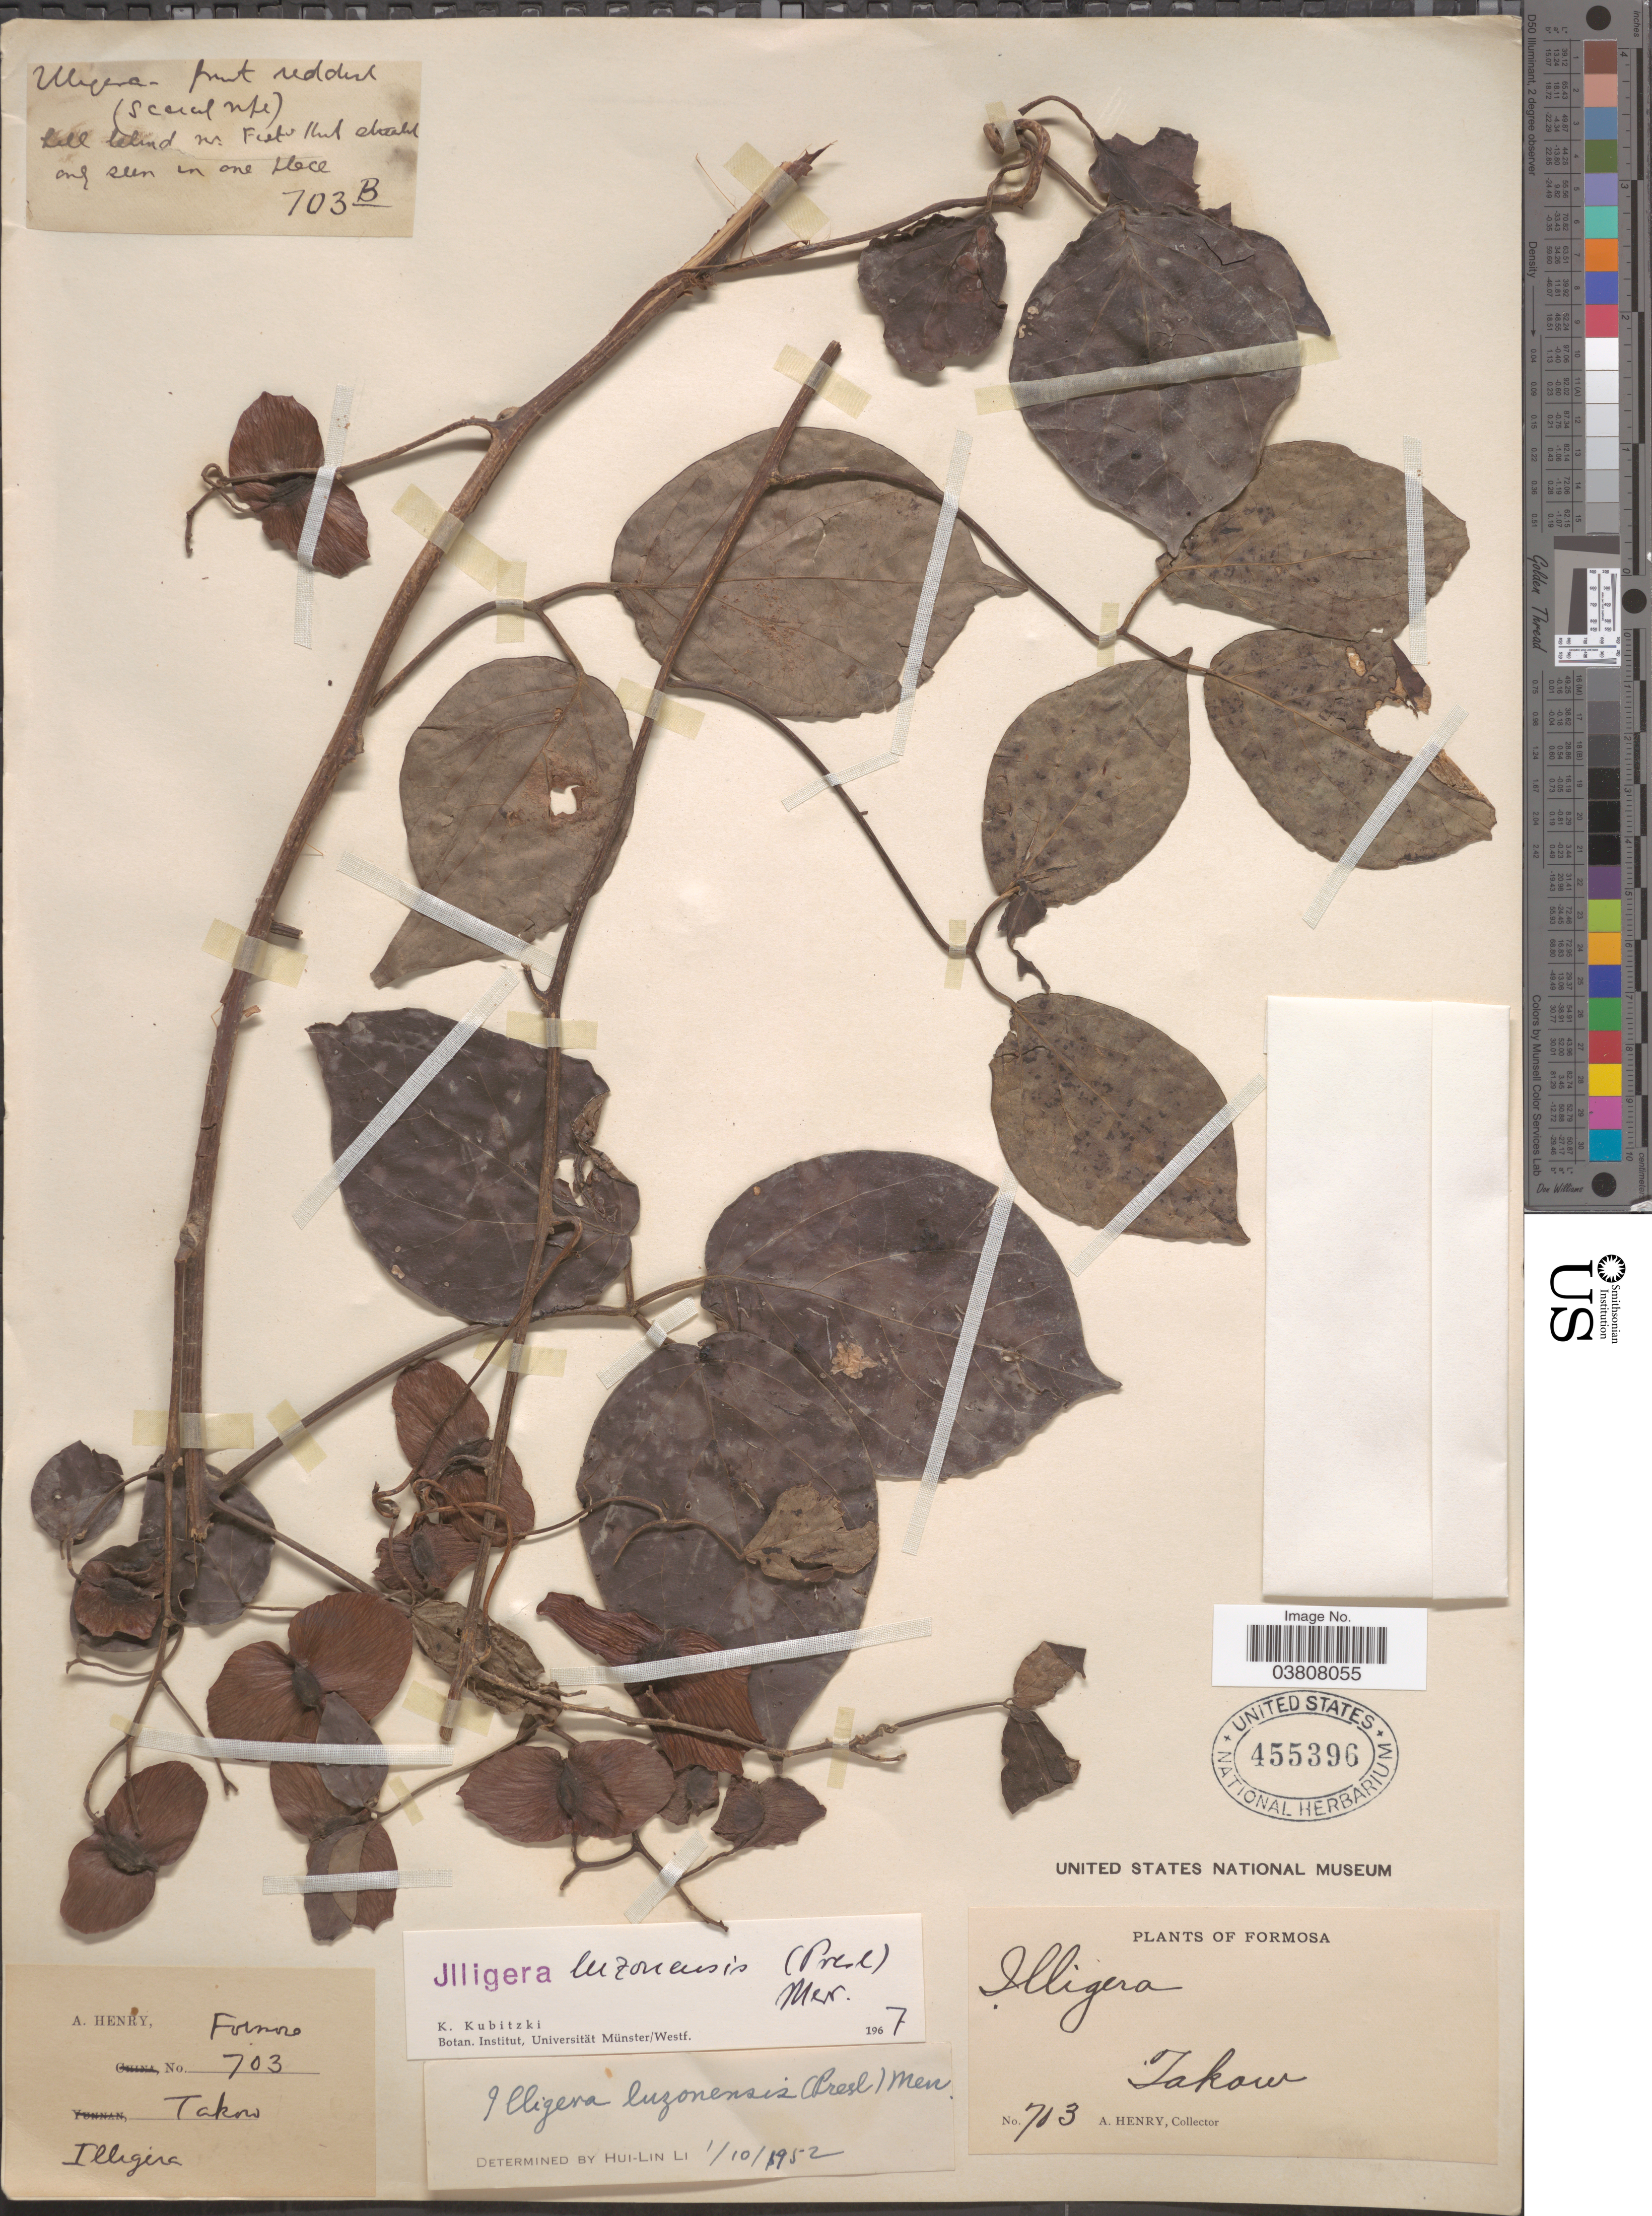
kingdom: Plantae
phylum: Tracheophyta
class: Magnoliopsida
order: Laurales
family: Hernandiaceae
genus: Illigera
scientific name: Illigera luzonensis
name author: (C. Presl) Merr.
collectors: A. Henry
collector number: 703 B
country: Taiwan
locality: Formosa. Takow.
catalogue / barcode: US 455396